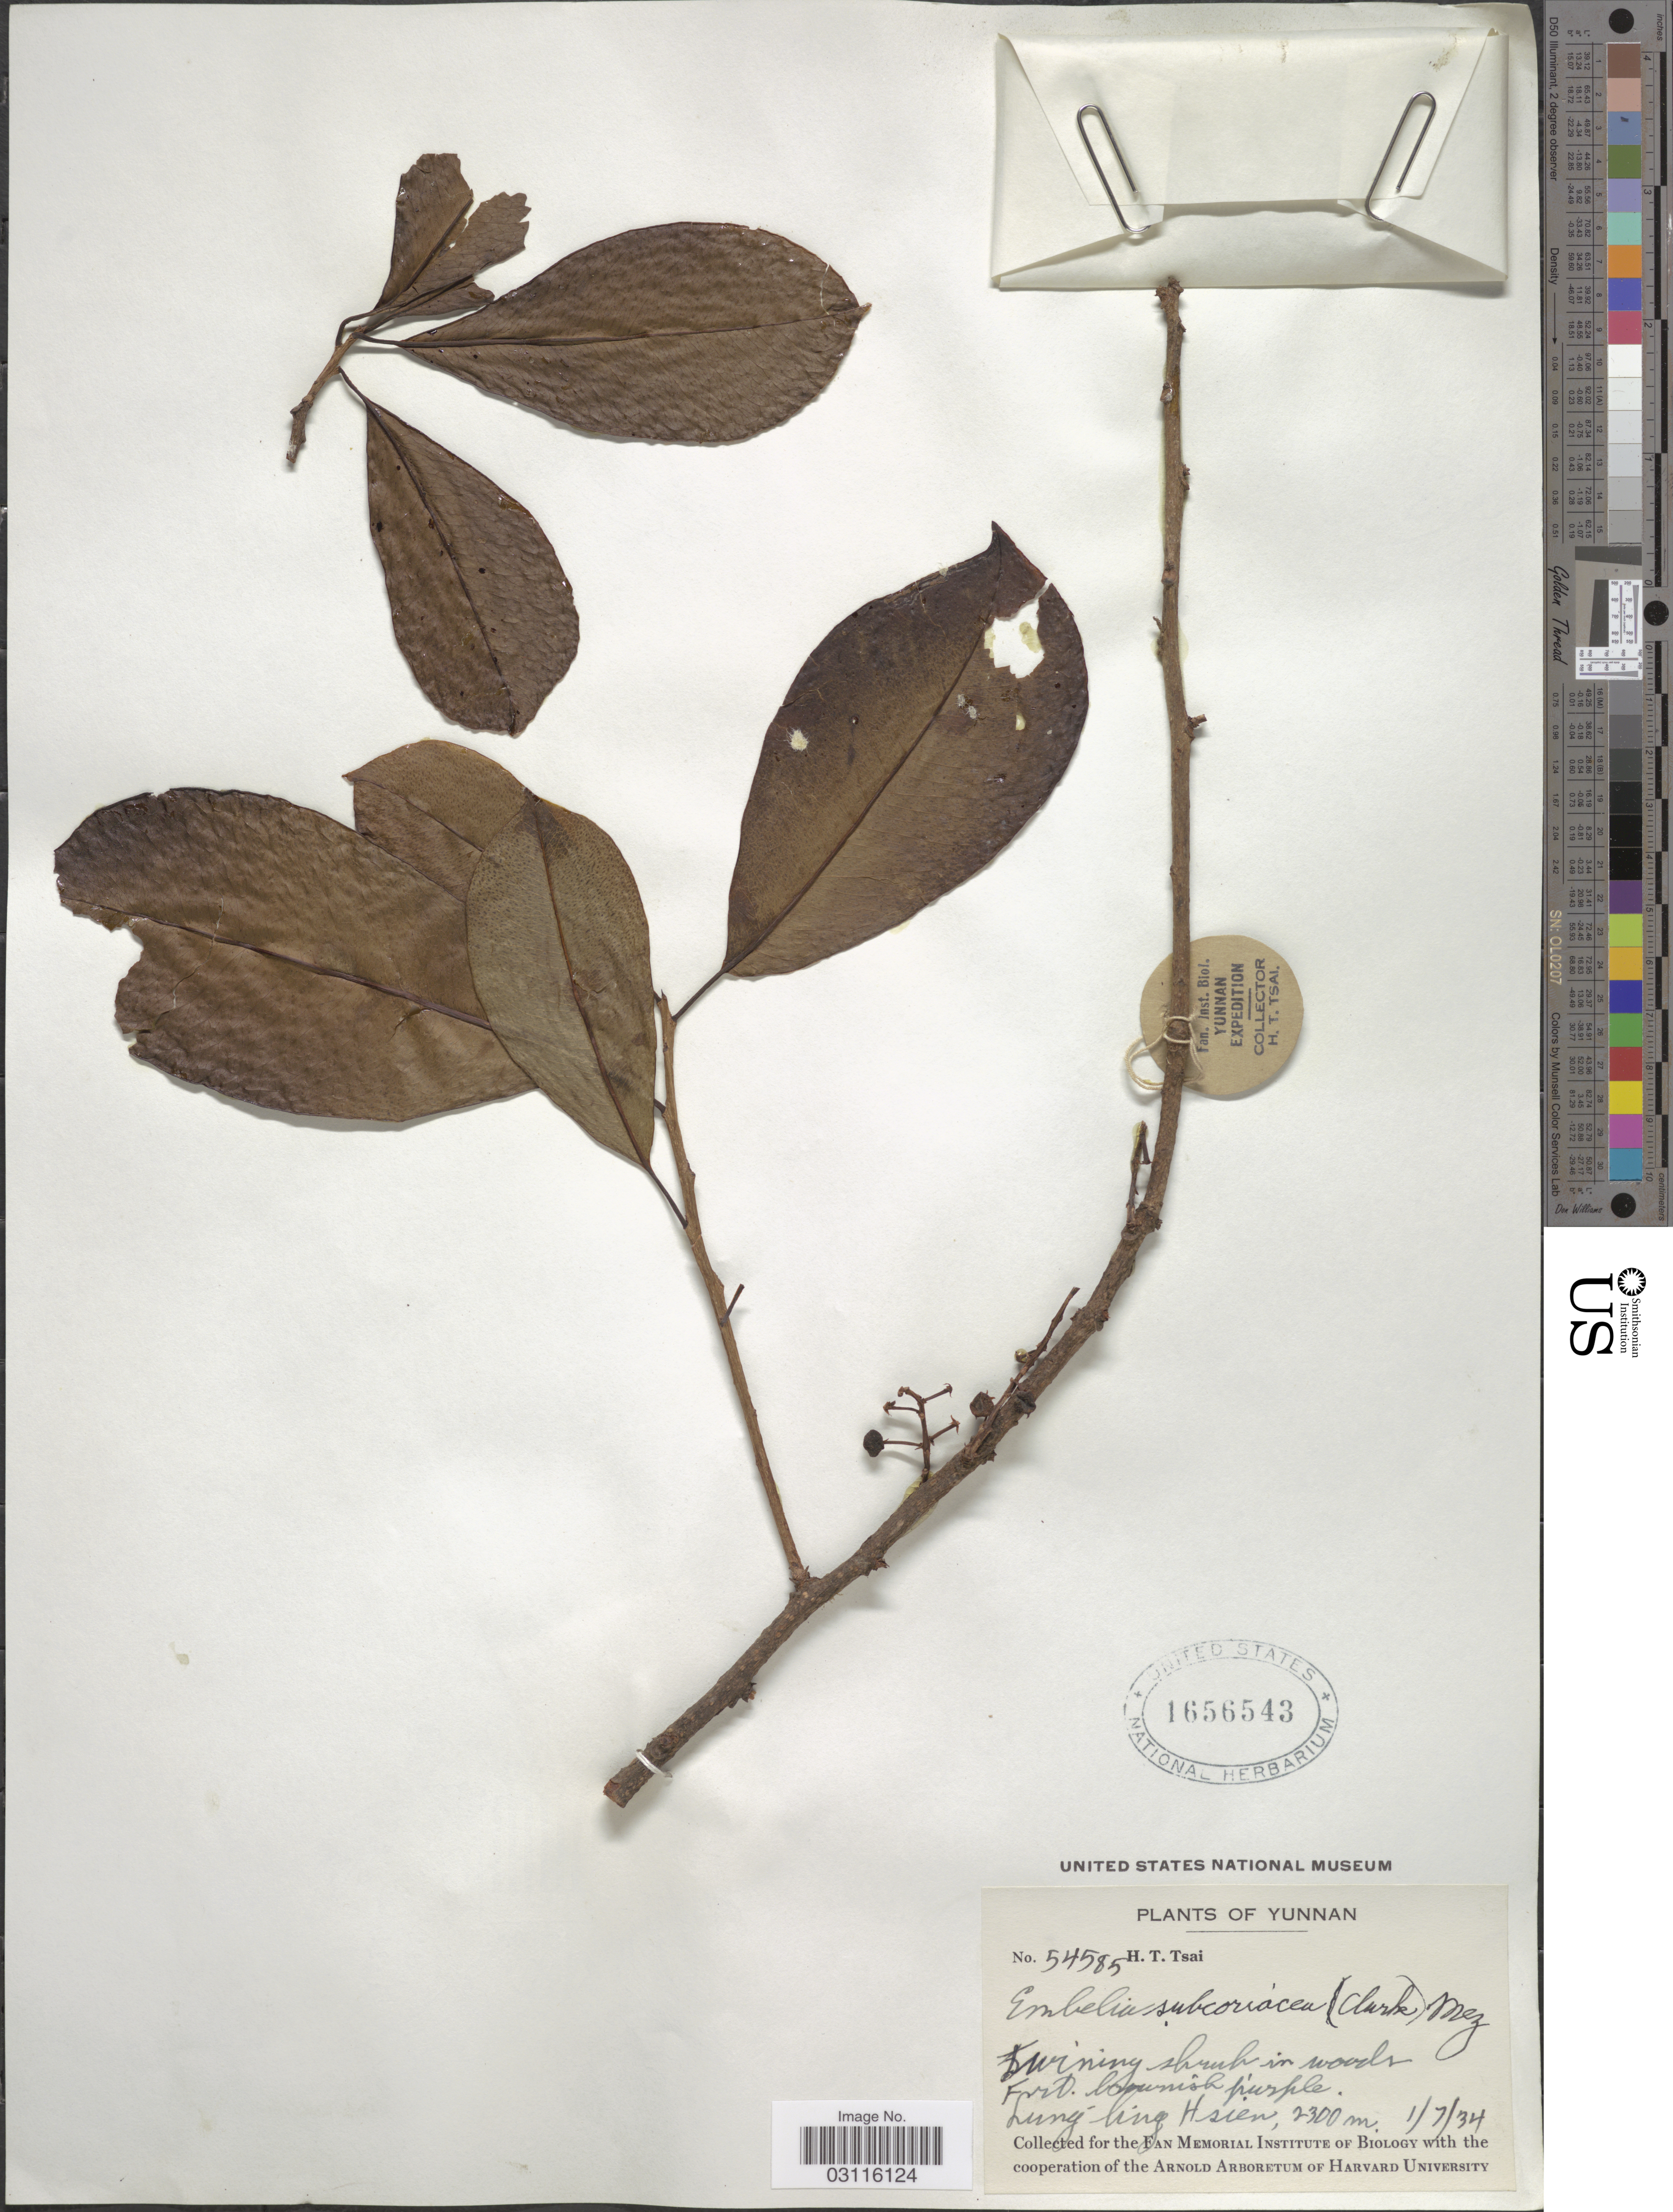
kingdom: Plantae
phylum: Tracheophyta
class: Magnoliopsida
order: Ericales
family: Primulaceae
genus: Embelia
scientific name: Embelia subcoriacea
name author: (C.B. Clarke) Mez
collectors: H. Tsai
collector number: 54585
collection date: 1934-07-01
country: China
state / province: Yunnan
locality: Lung-ling Hsien.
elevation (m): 2300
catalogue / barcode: US 1656543